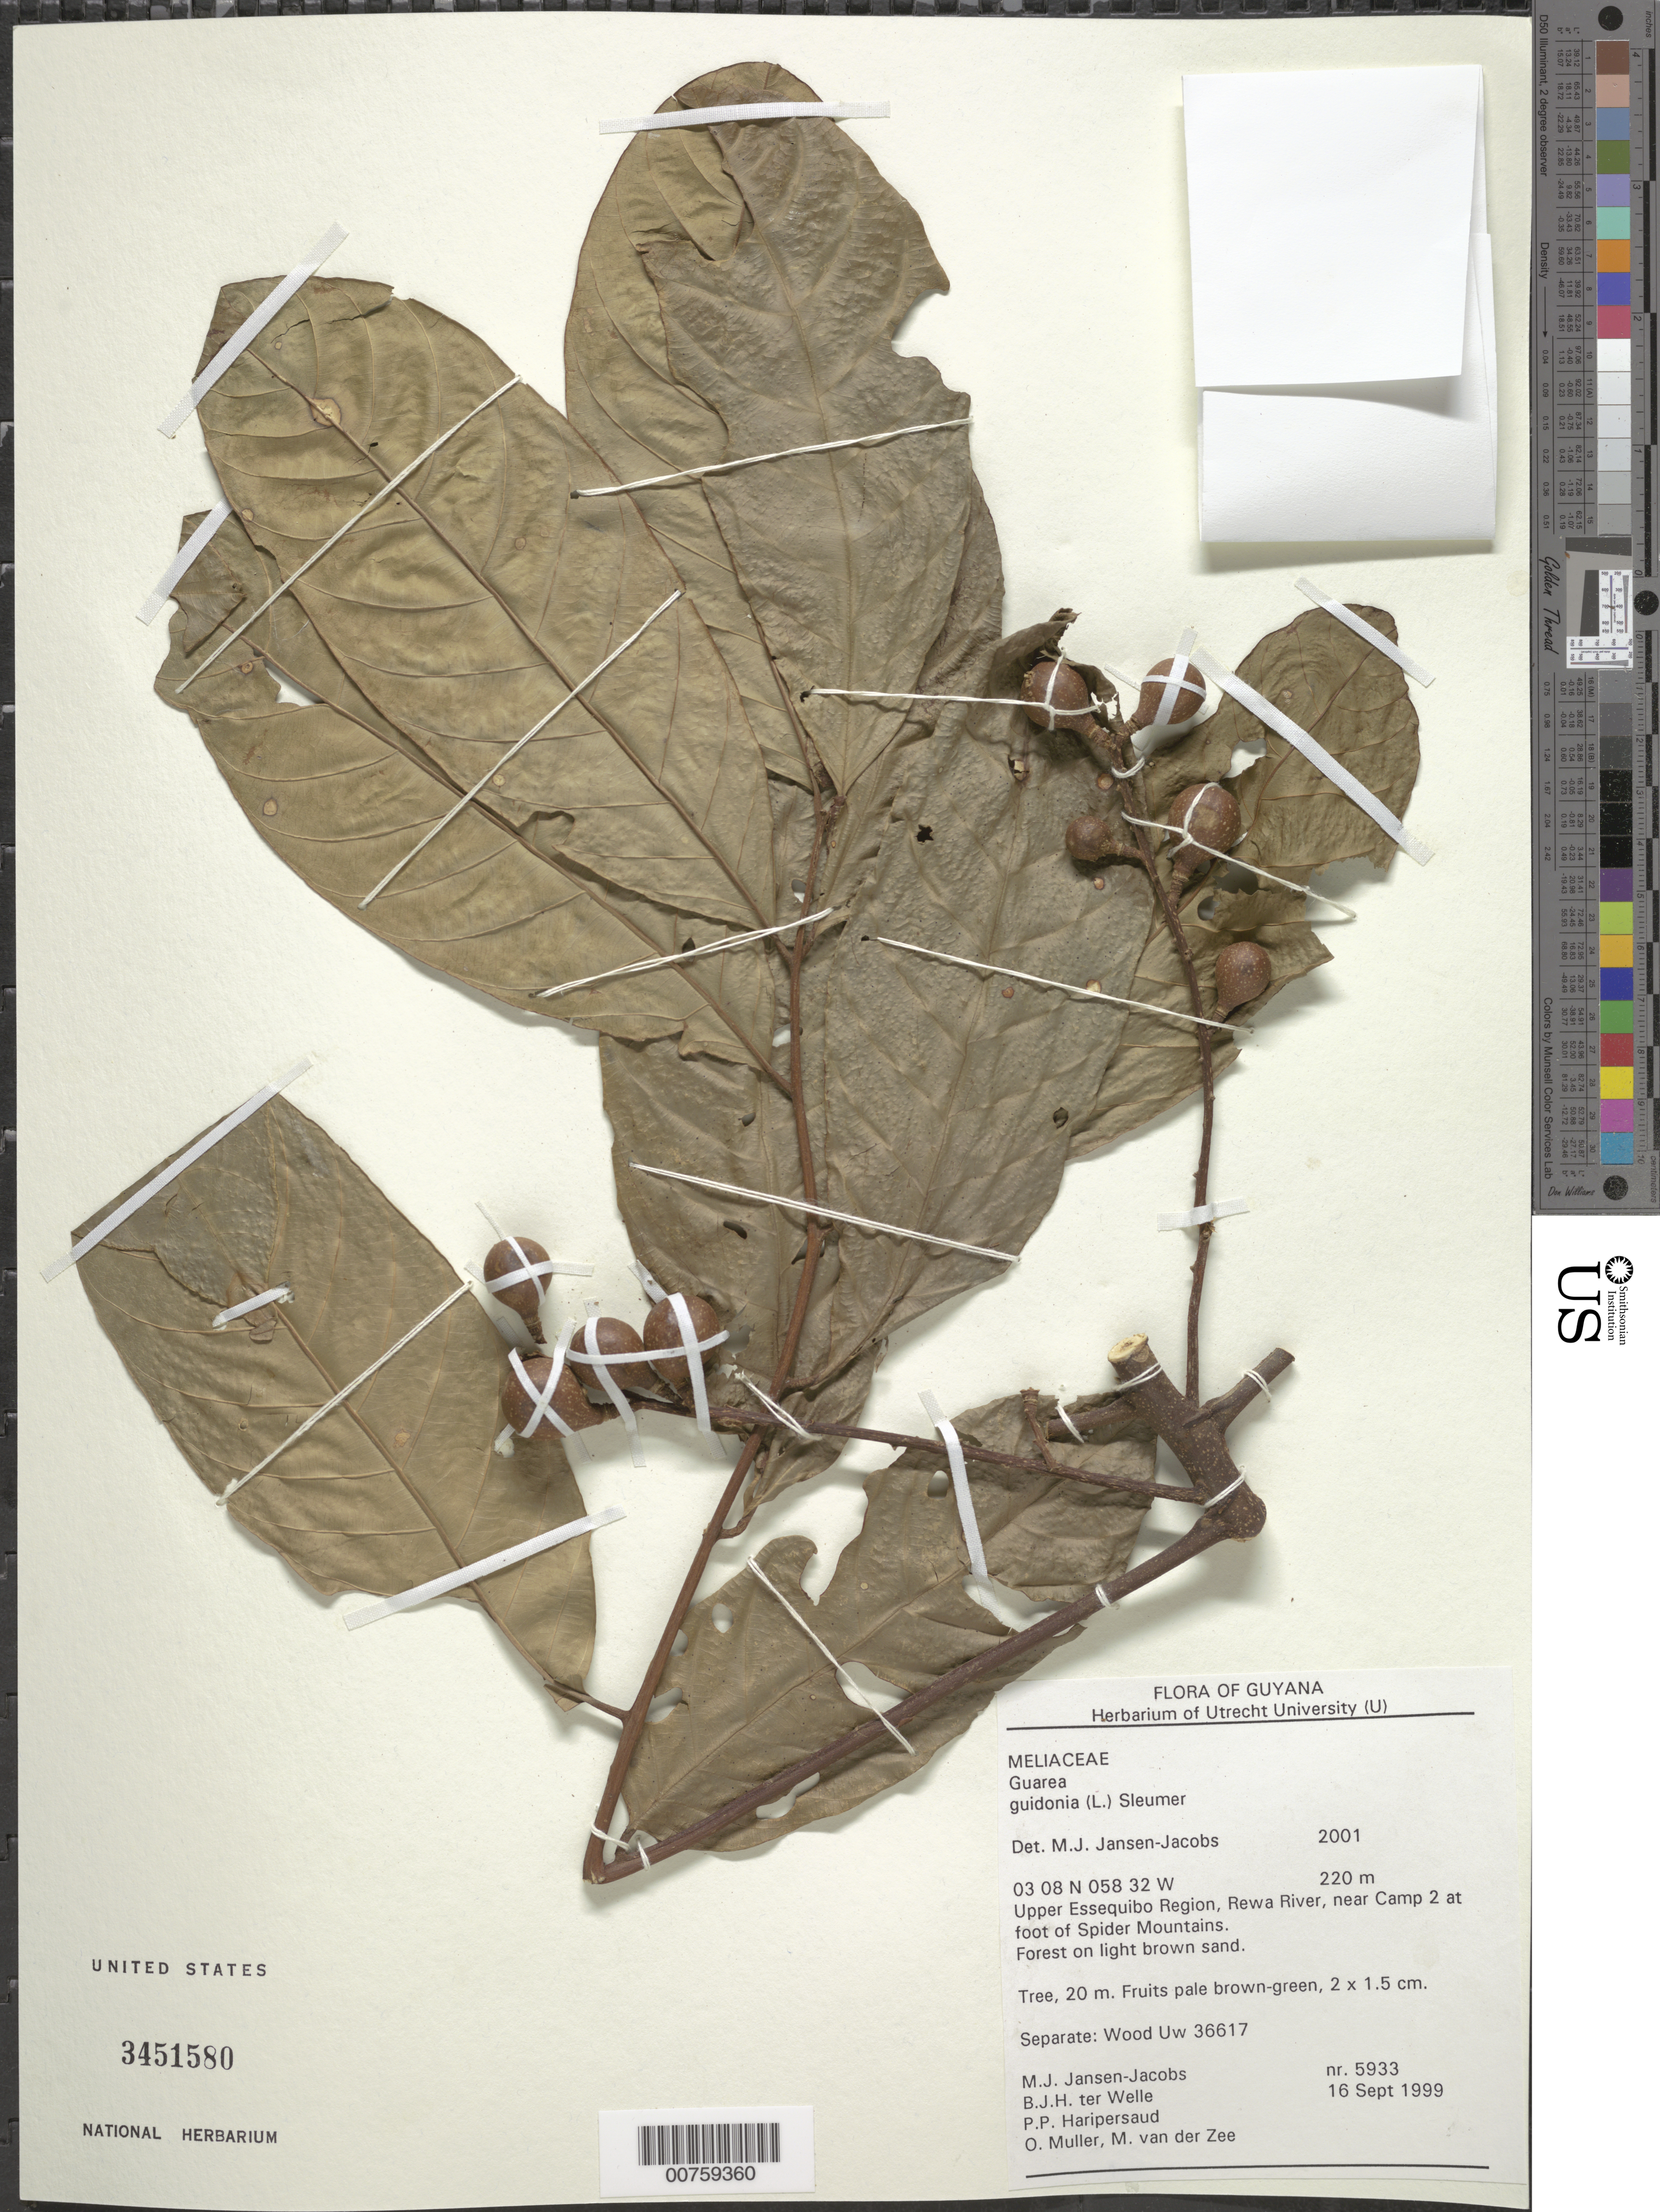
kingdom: Plantae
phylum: Tracheophyta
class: Magnoliopsida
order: Sapindales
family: Meliaceae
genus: Guarea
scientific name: Guarea guidonia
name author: (L.) Sleumer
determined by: Jansen-Jacobs, M. J., (U), Nationaal Herbarium Nederland, Utrecht University branch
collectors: M. J. Jansen-Jacobs, B. Welle, P. Haripersaud, O. Muller & M. van der Zee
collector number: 5933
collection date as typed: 16-Sep-99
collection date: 1999-09-16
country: Guyana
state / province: U. Takutu-U. Essequibo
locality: Rewa River, at foot of Spider Mts., near camp 2, Upper Essequibo Region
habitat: Forest on light brown sand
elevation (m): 220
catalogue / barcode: US 3451580